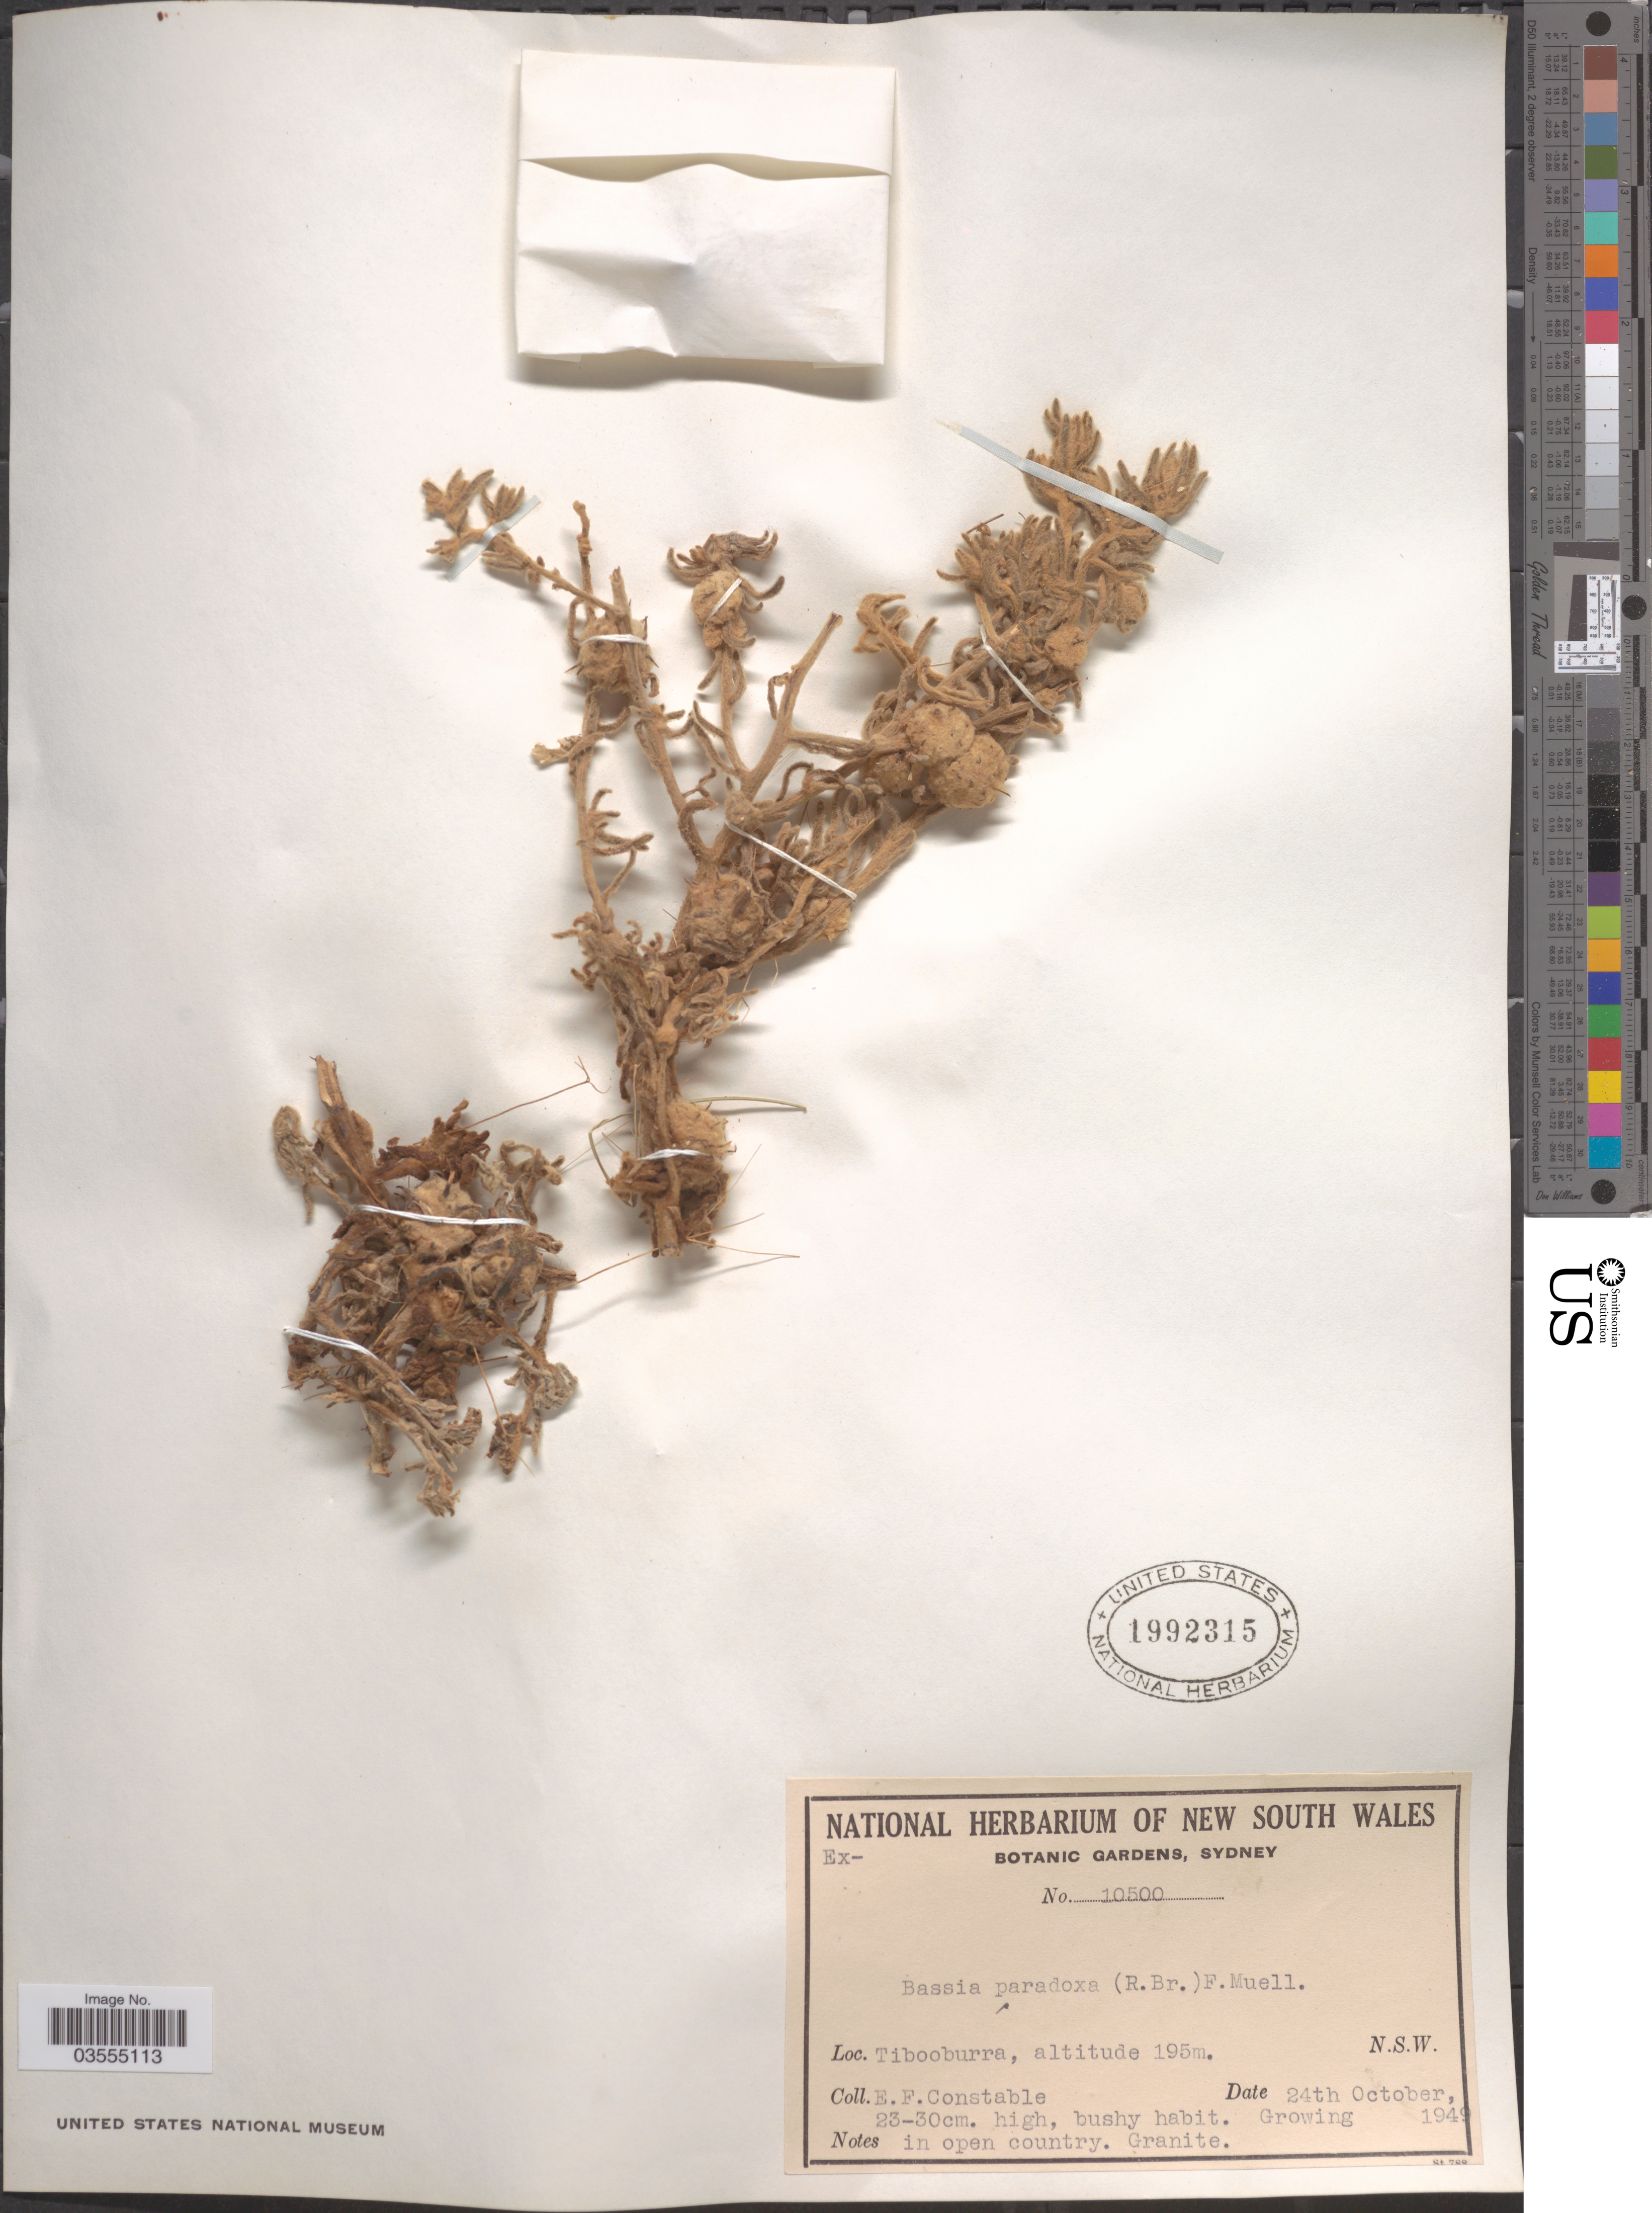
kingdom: Plantae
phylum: Tracheophyta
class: Magnoliopsida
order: Caryophyllales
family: Amaranthaceae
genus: Dissocarpus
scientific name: Dissocarpus paradoxus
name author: (R. Br.) F. Muell. ex Ulbr.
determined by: Wilson, Paul G.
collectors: E. F. Constable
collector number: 10500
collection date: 1949-10-24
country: Australia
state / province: New South Wales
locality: Tibooburra.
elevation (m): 195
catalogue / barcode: US 1992315